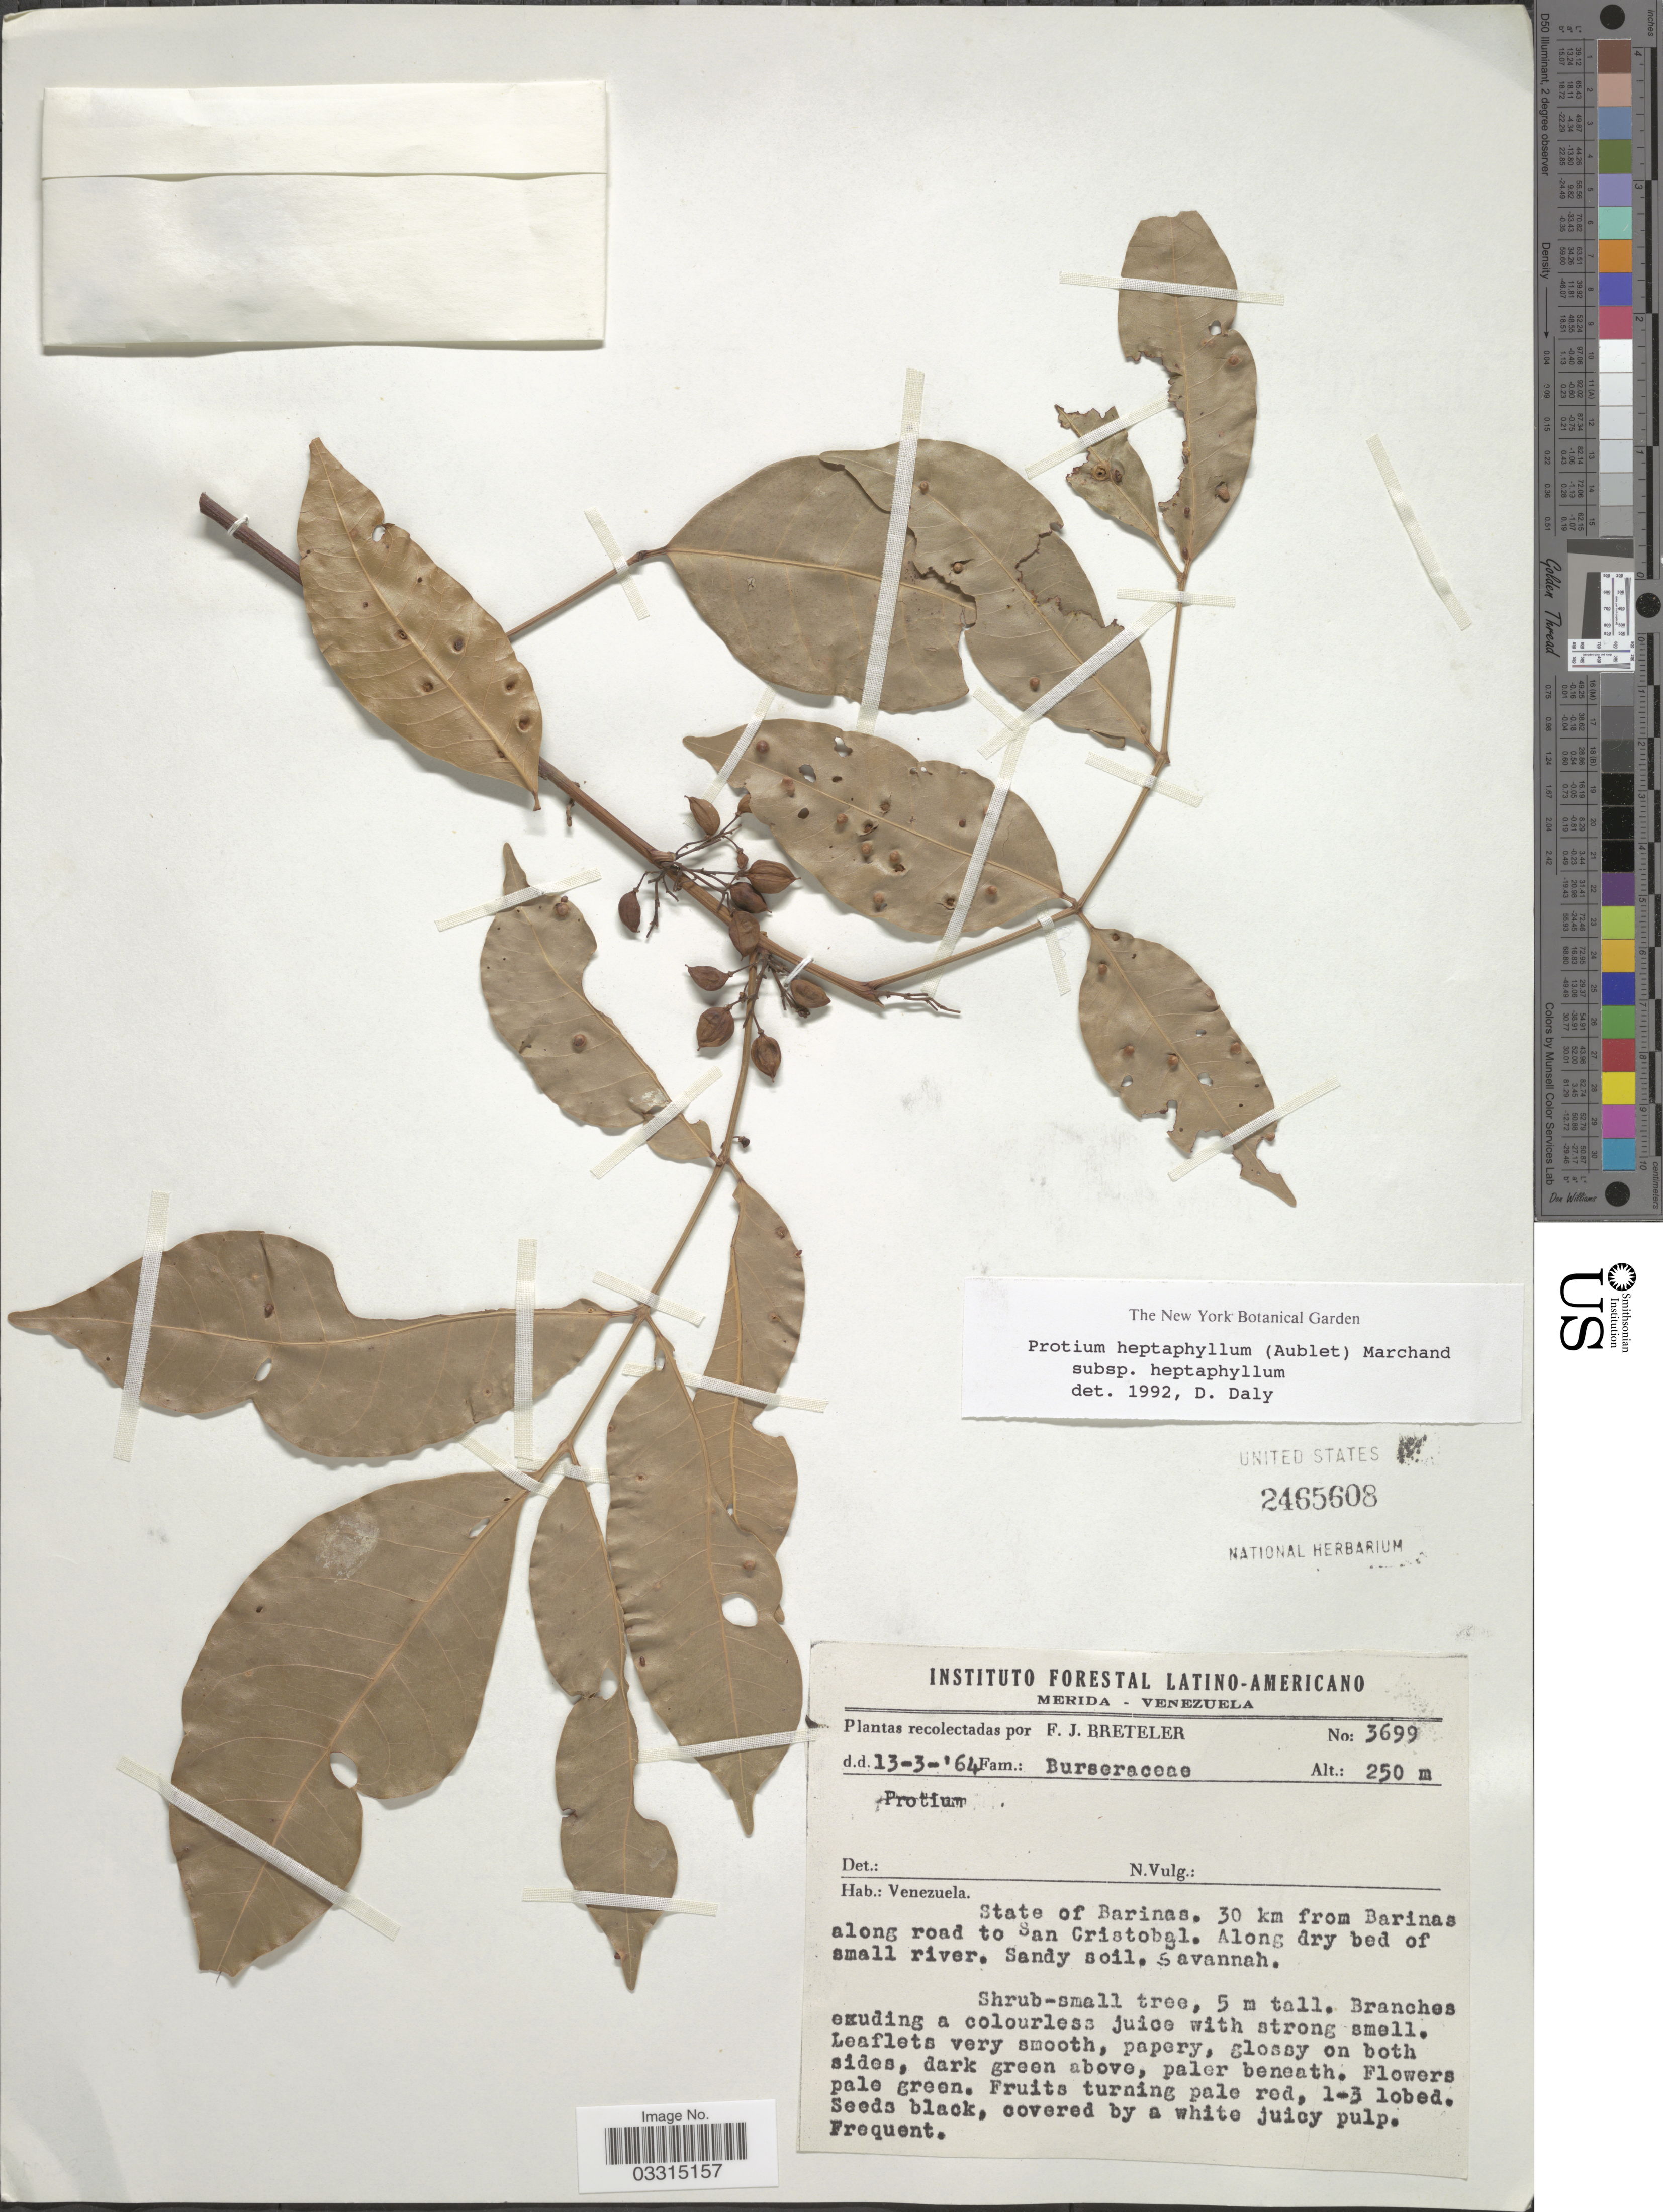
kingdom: Plantae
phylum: Tracheophyta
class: Magnoliopsida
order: Sapindales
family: Burseraceae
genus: Protium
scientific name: Protium heptaphyllum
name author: (Aubl.) Marchand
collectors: F. J. Breteler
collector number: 3699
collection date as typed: Transcribed d/m/y: 13/3/64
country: Venezuela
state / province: Barinas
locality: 30 km from Barinas along road to San Cristobal.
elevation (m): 250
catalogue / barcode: US 2465608